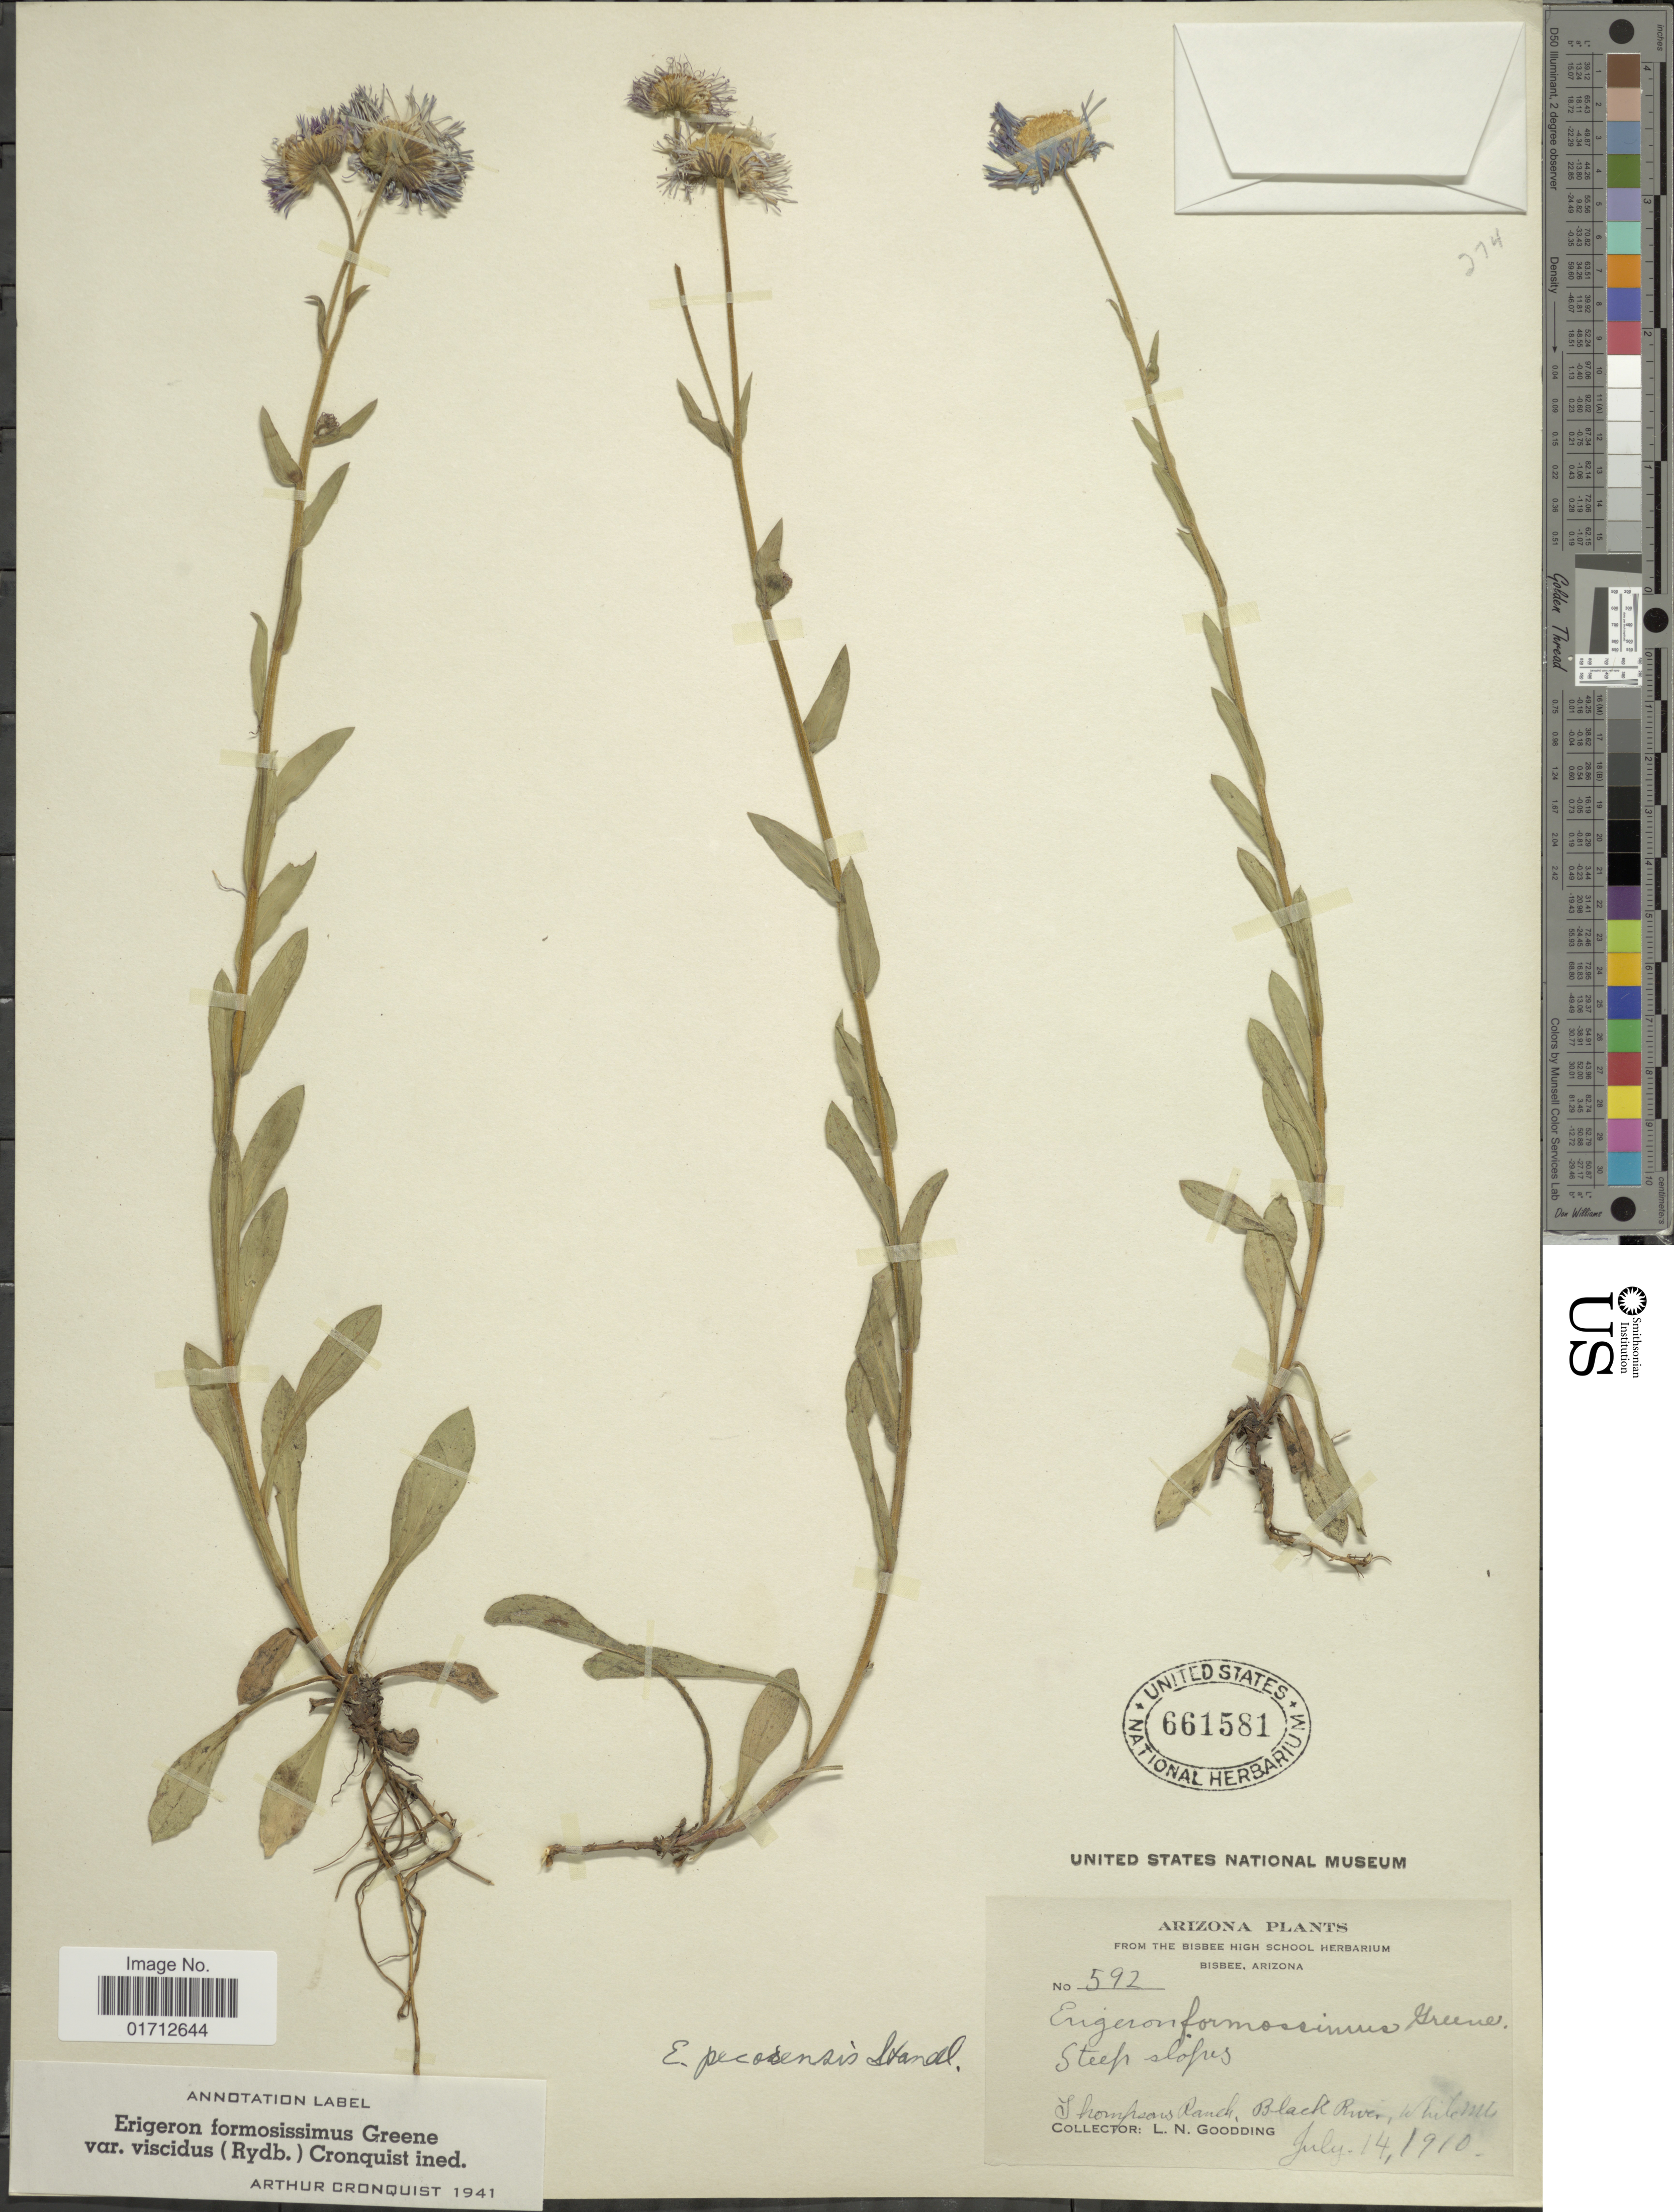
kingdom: Plantae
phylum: Tracheophyta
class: Magnoliopsida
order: Asterales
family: Asteraceae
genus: Erigeron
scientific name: Erigeron formosissimus var. viscidus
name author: (Rydb.) Cronq.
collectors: L. N. Goodding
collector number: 592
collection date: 1910-07-14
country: United States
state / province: Arizona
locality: Bisbee, Thompson Ranch, Black River, White Mts.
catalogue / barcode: US 661581